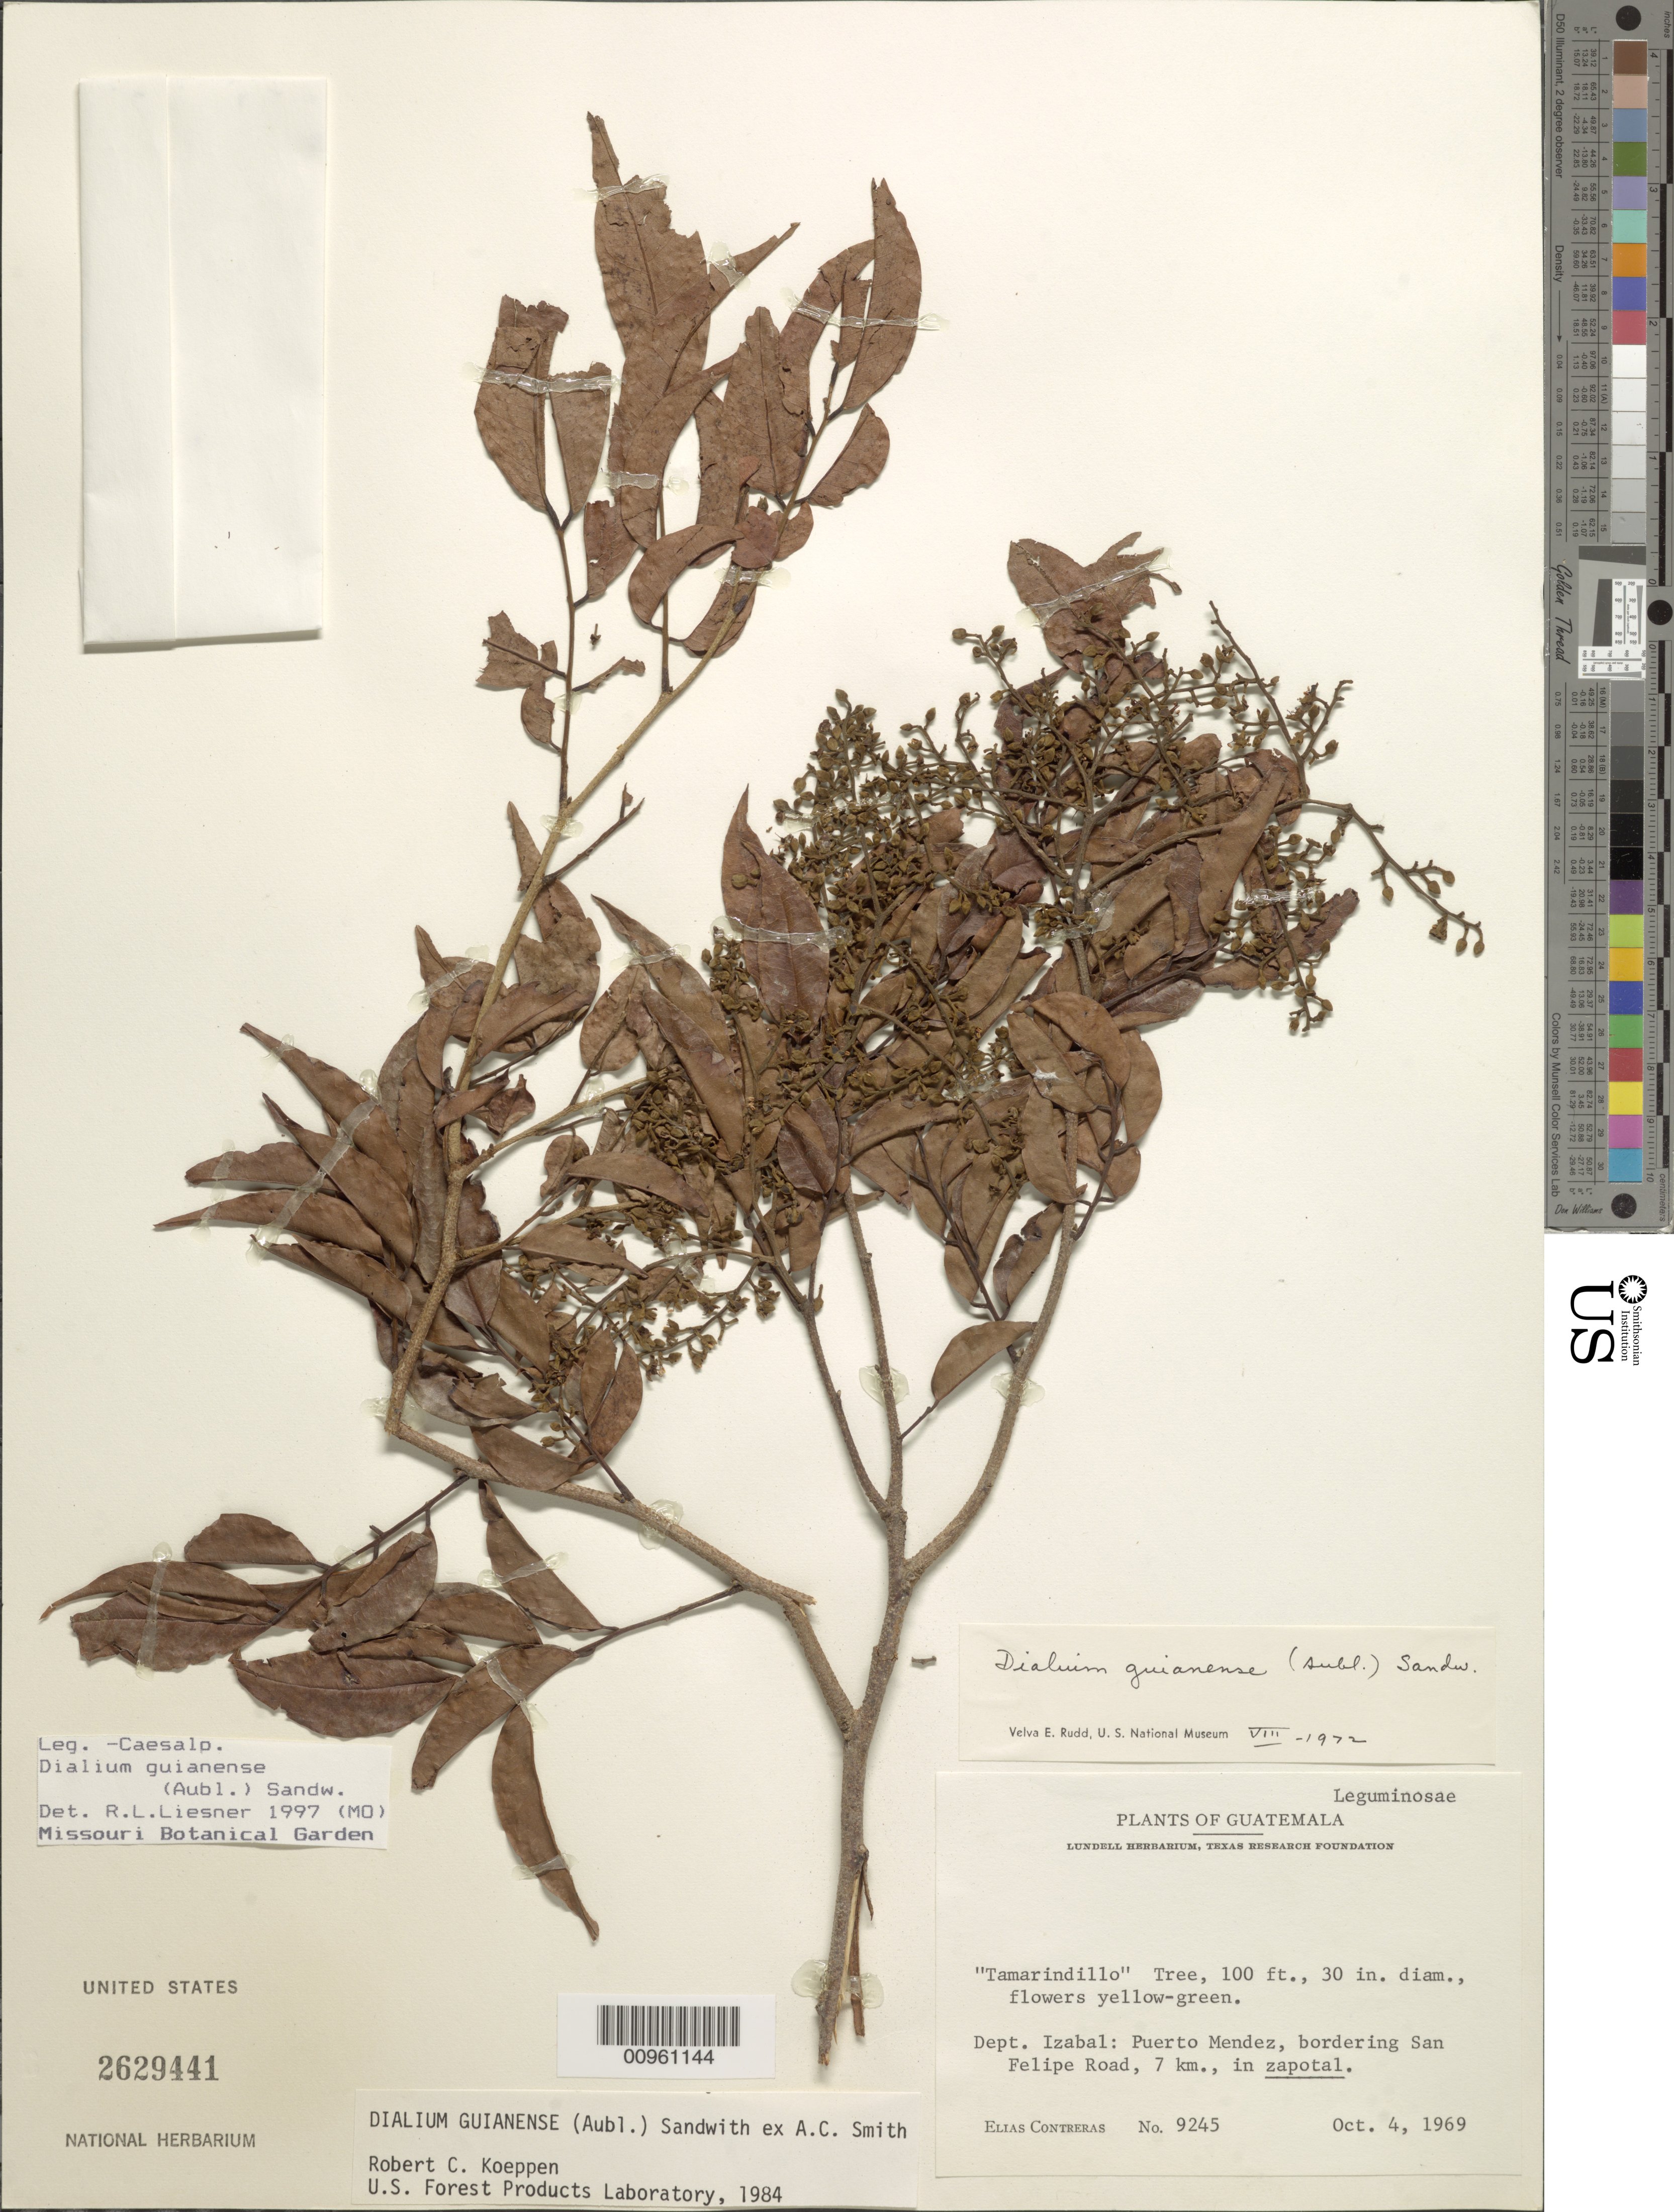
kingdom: Plantae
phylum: Tracheophyta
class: Magnoliopsida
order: Fabales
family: Fabaceae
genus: Dialium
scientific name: Dialium guianense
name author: (Aubl.) Sandwith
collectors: E. Contreras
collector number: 9245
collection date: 1969-10-04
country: Guatemala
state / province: Izabal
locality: Puerto Mendez, bordering San Felipe Road, 7 km., in 'zapotal'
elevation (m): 30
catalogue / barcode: US 2629441